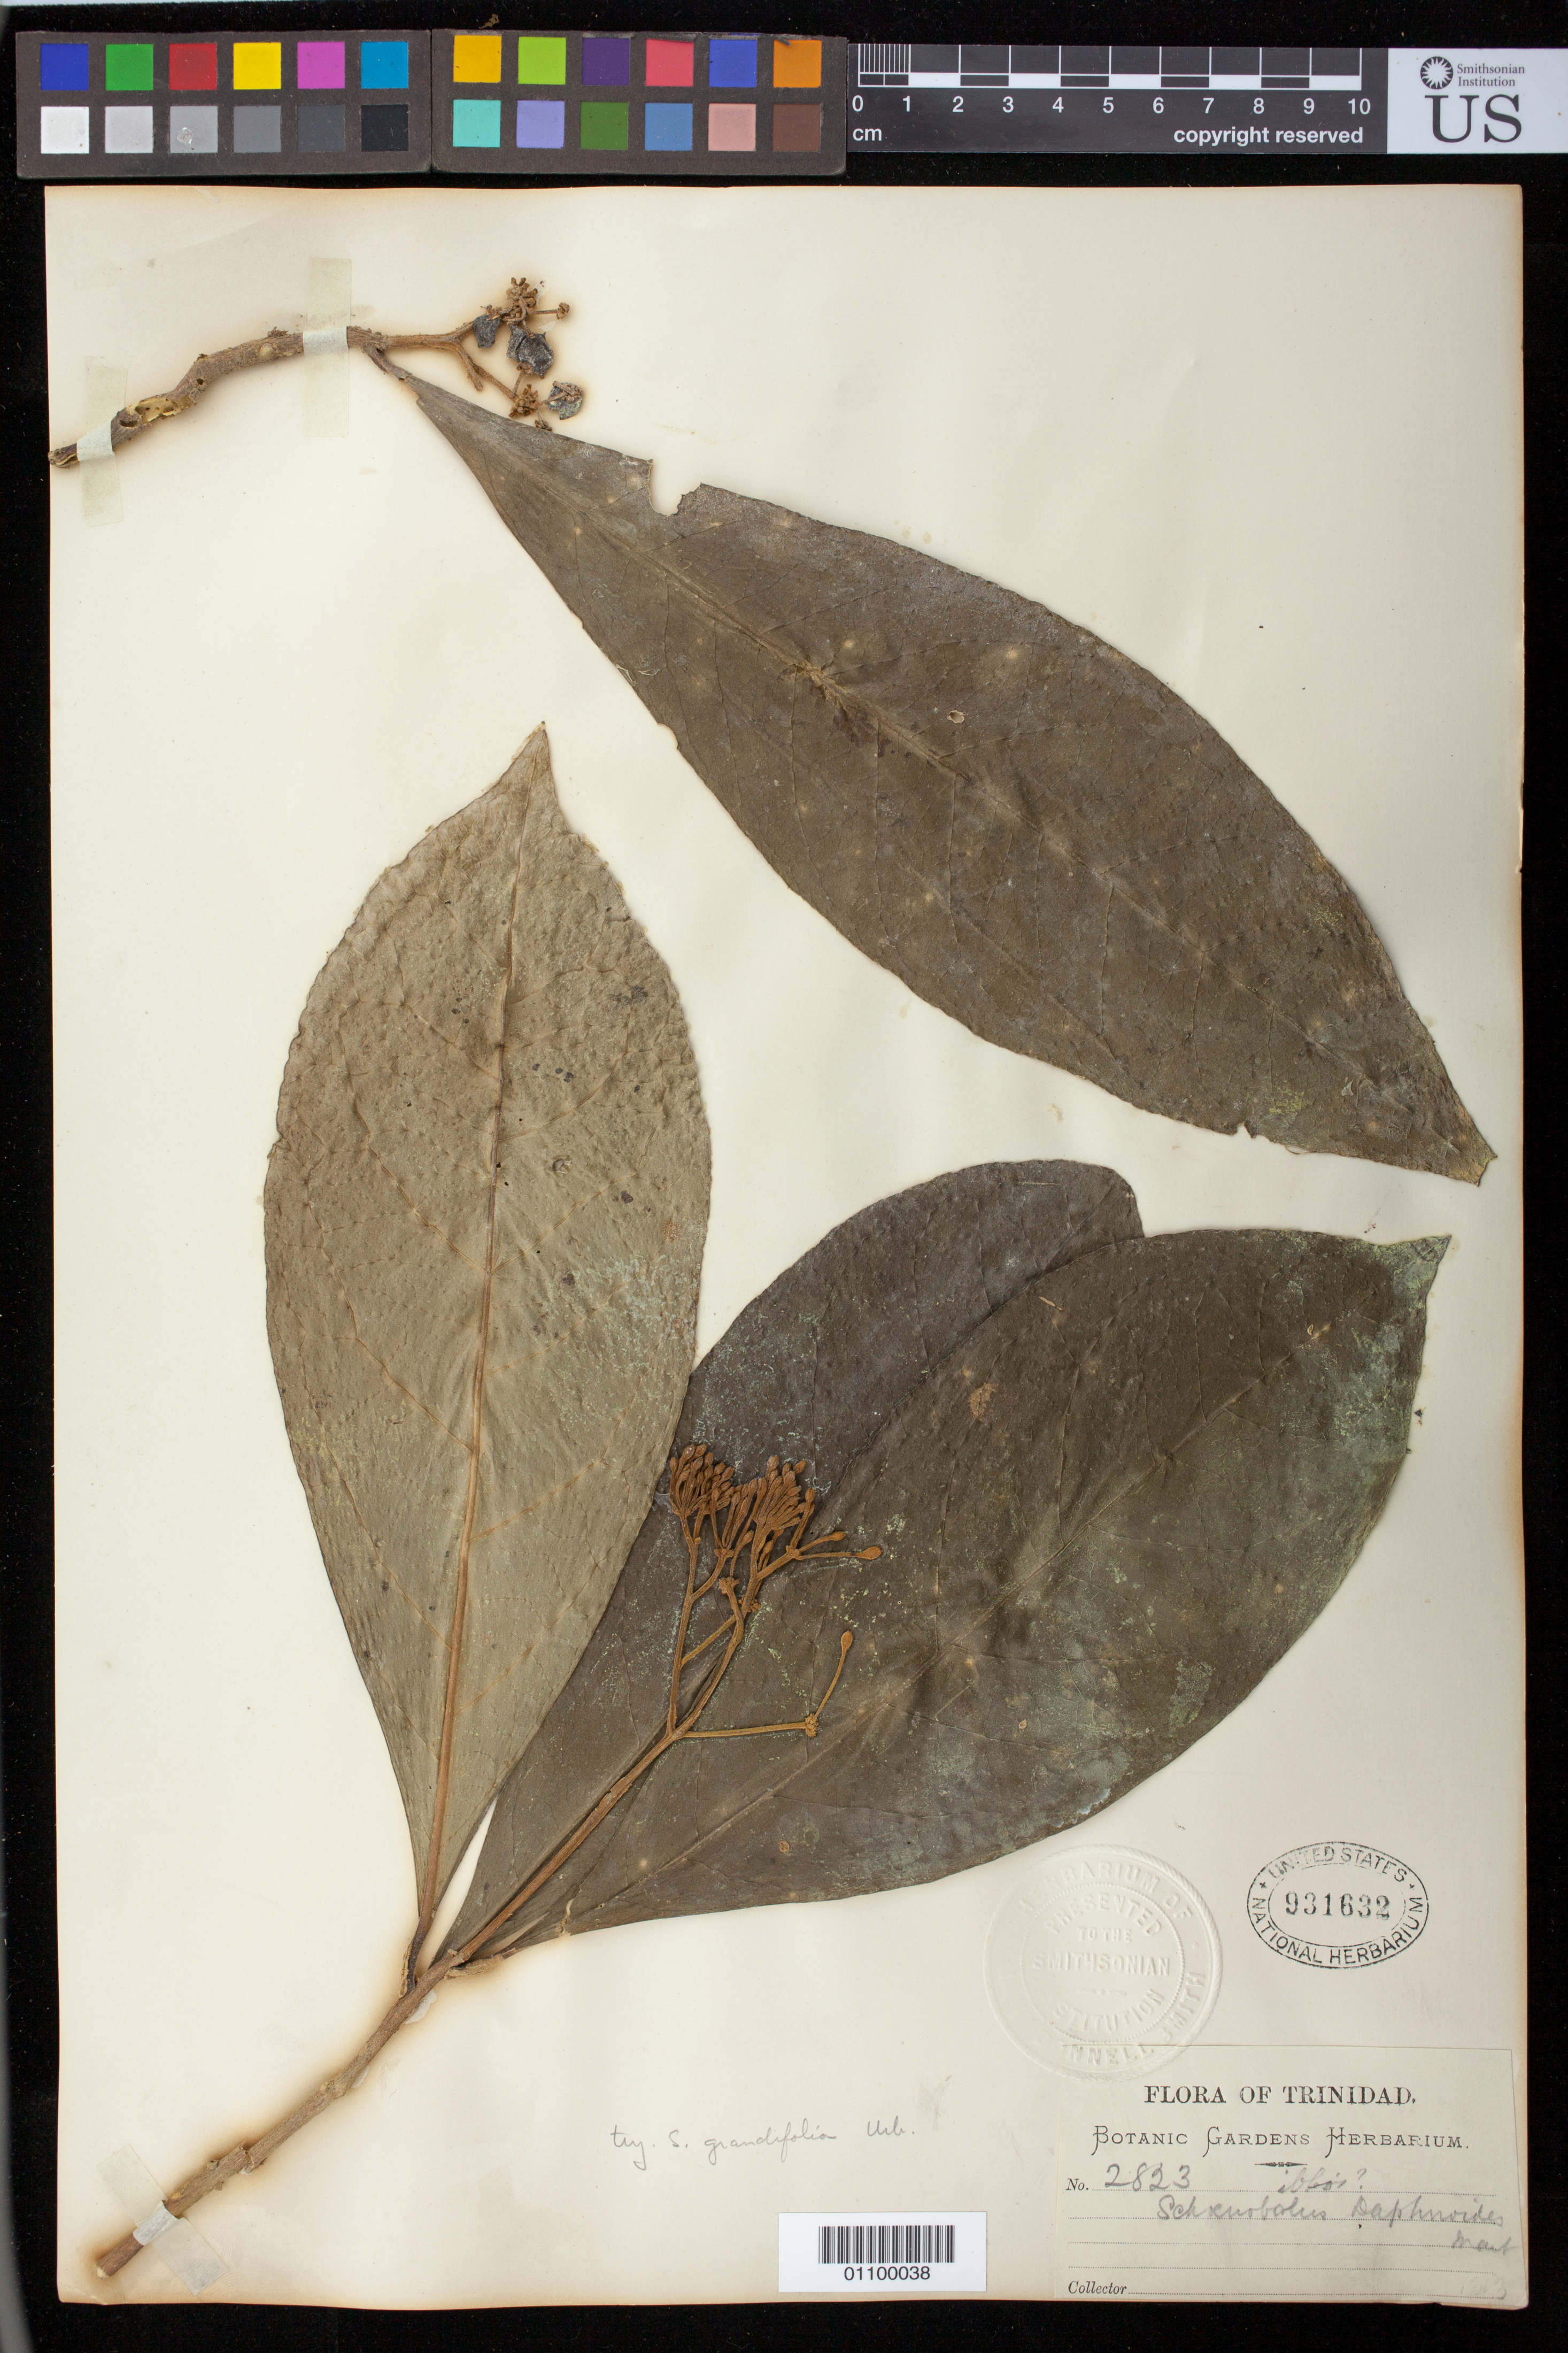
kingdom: Plantae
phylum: Tracheophyta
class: Magnoliopsida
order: Malvales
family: Thymelaeaceae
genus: Schoenobiblus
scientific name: Schoenobiblus grandifolia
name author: Urb.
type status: Isolectotype; Isosyntype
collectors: Botanic Gardens Herbarium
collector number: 2823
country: Trinidad and Tobago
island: Trinidad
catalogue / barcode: US 931632